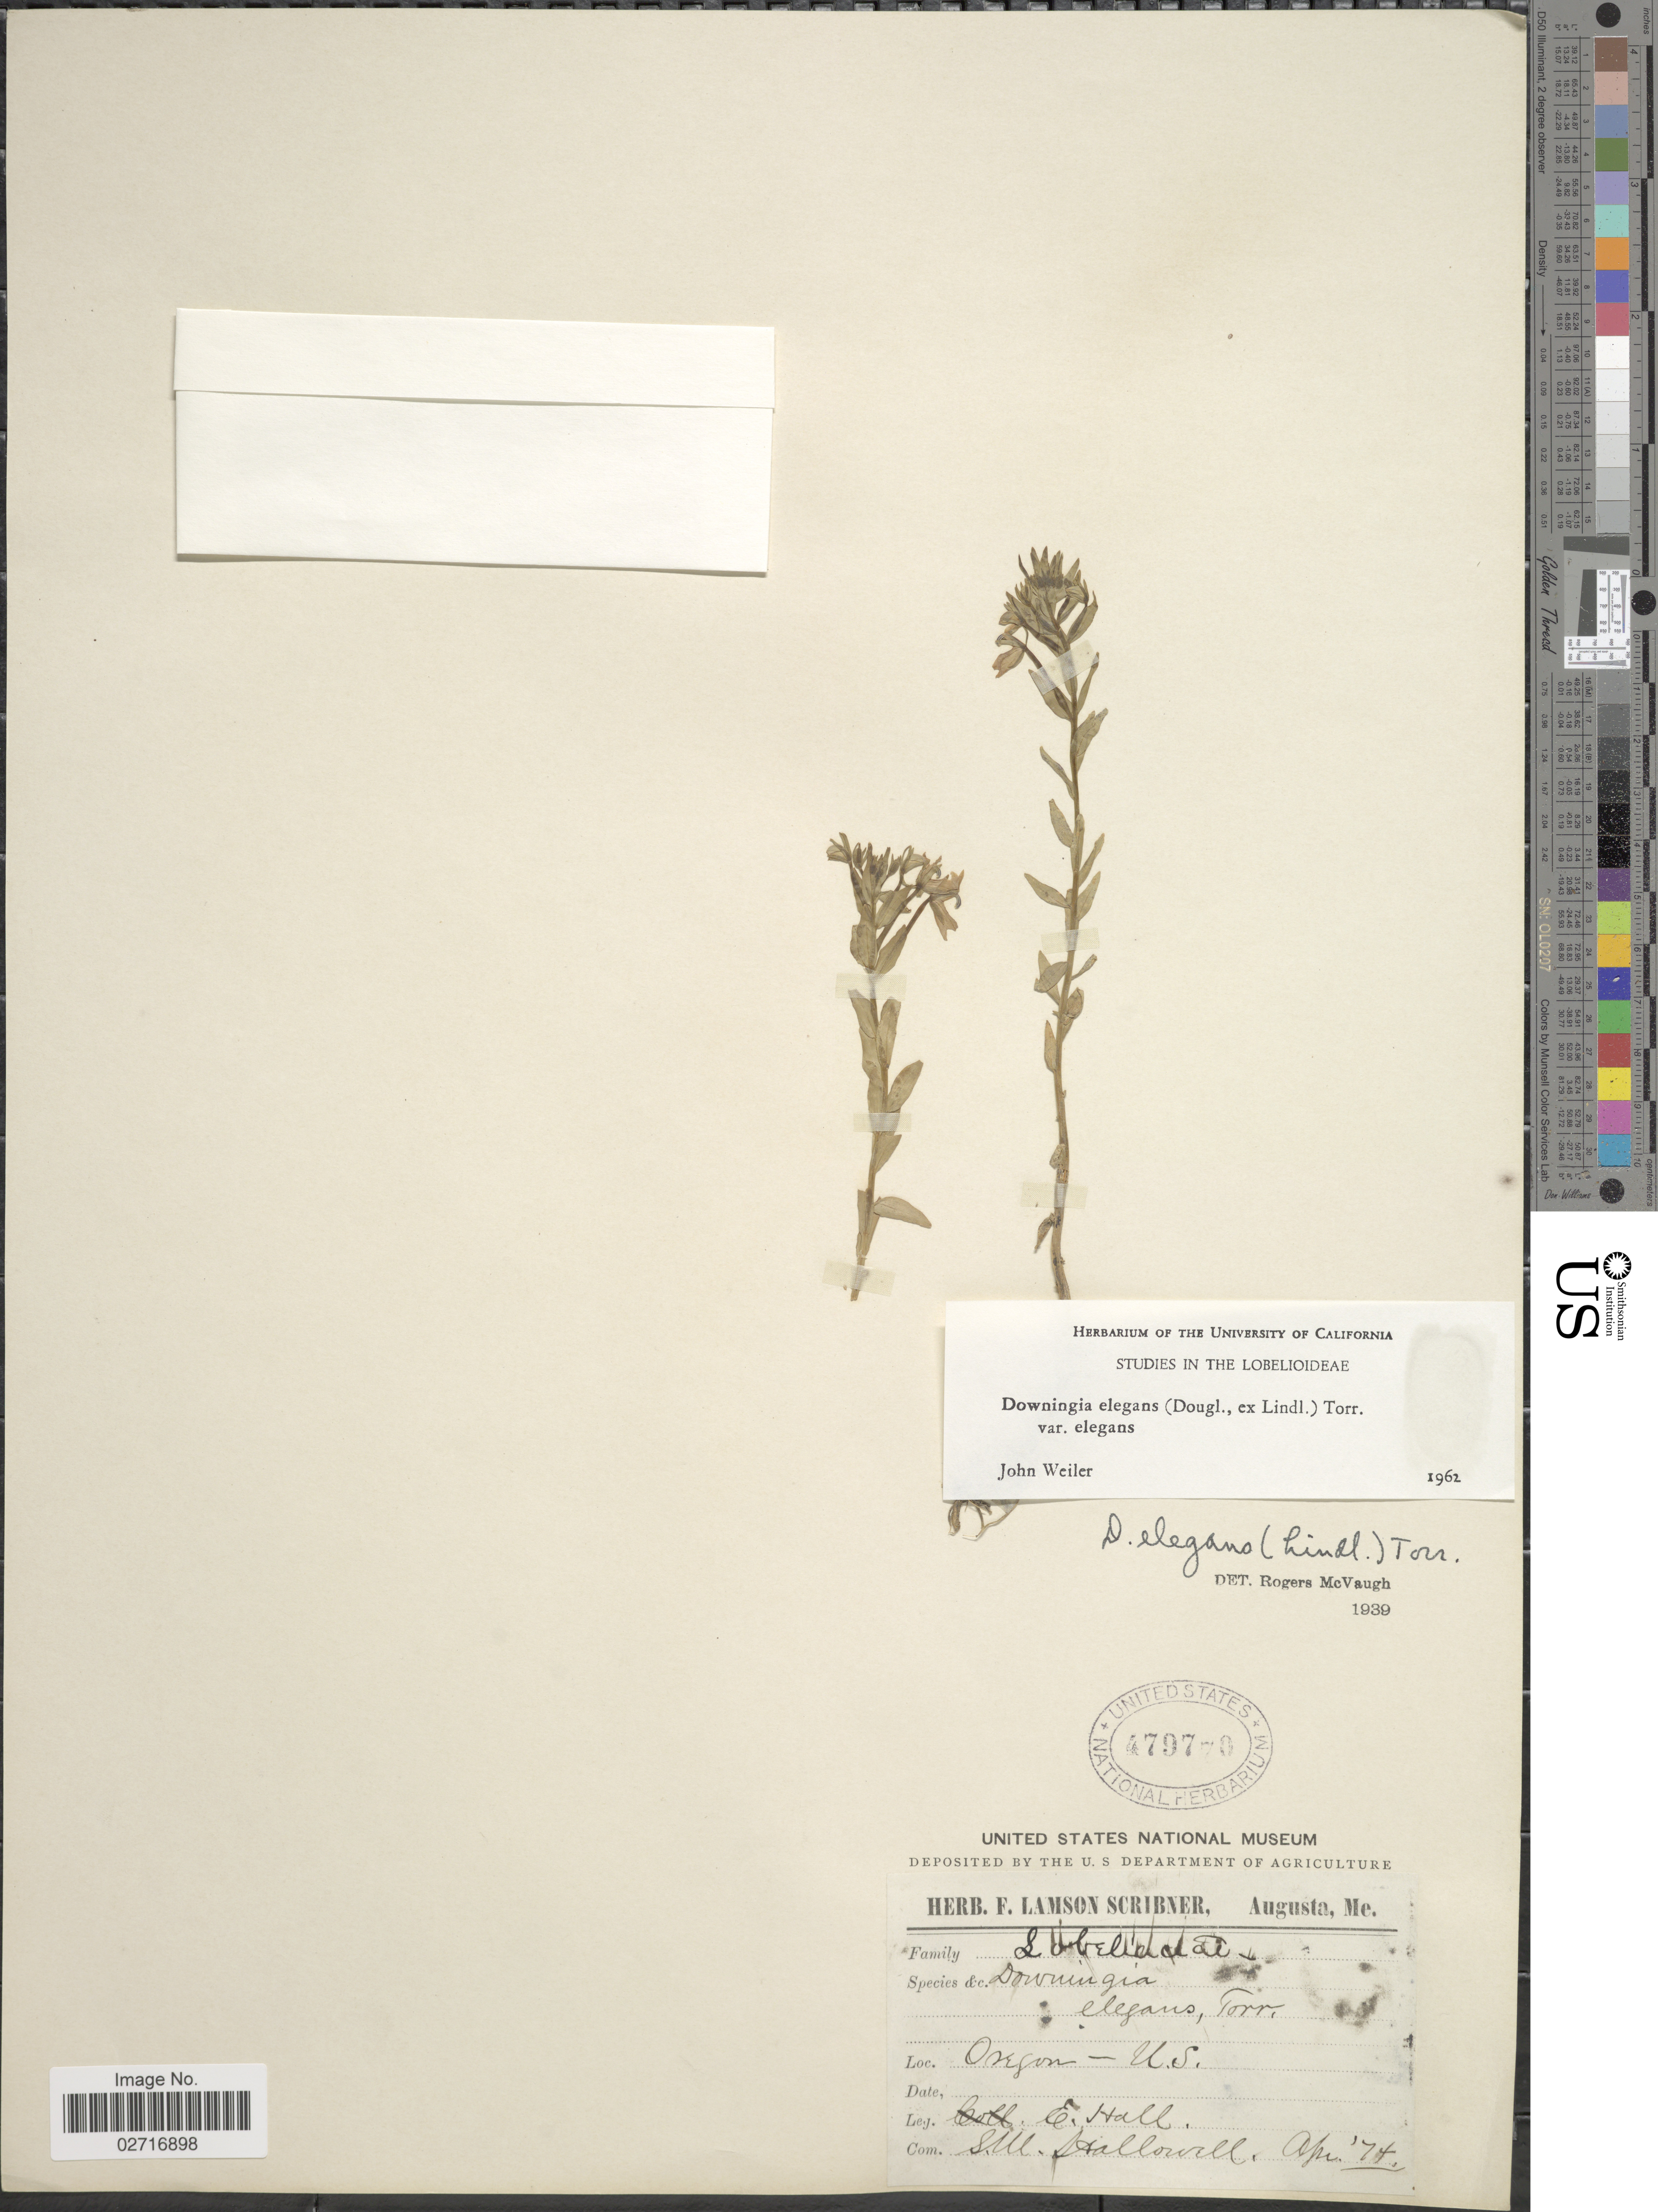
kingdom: Plantae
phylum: Tracheophyta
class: Magnoliopsida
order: Asterales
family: Campanulaceae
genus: Downingia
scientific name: Downingia elegans var. elegans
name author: (Douglas ex Lindl.) Torr. ex A. Gray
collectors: E. Hall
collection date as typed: Transcribed d/m/y: /4/74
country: United States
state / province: Oregon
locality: Oregon - U.S.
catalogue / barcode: US 479770